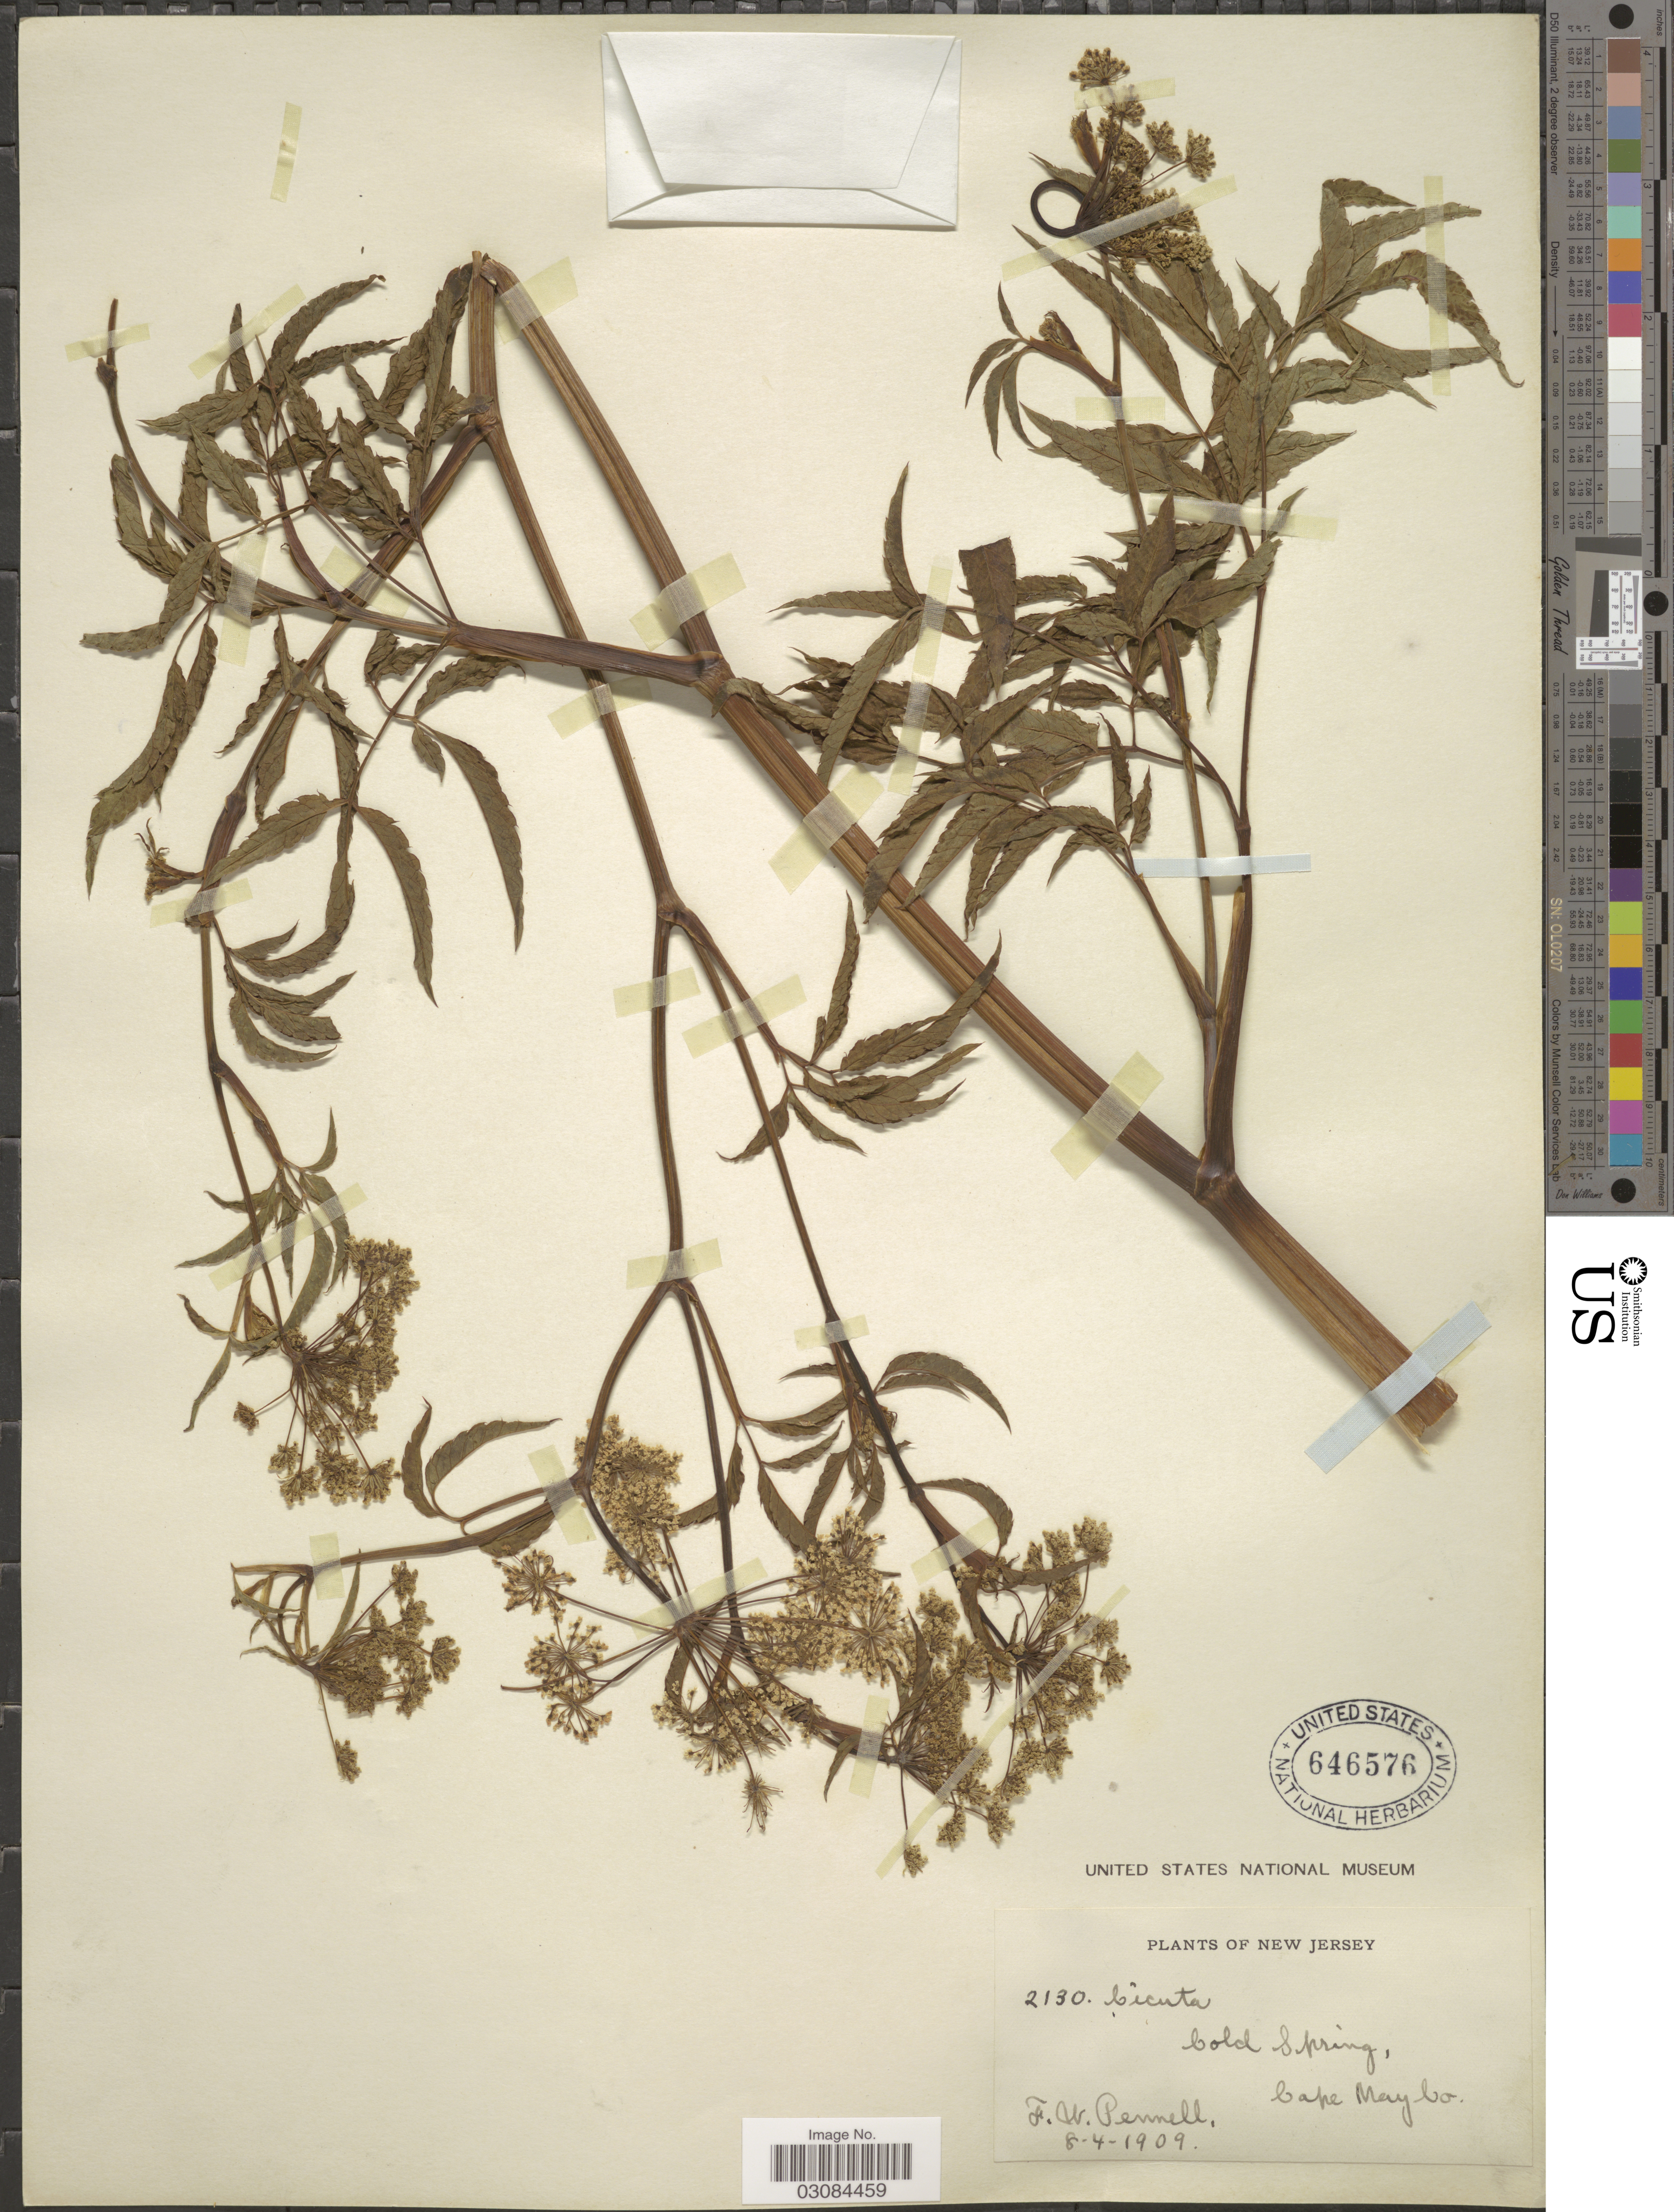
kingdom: Plantae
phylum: Tracheophyta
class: Magnoliopsida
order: Apiales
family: Apiaceae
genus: Cicuta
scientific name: Cicuta maculata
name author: L.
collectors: F. W. Pennell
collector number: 2130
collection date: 1909-04-08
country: United States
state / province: New Jersey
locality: Cold Spring, Cape May Co.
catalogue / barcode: US 646576